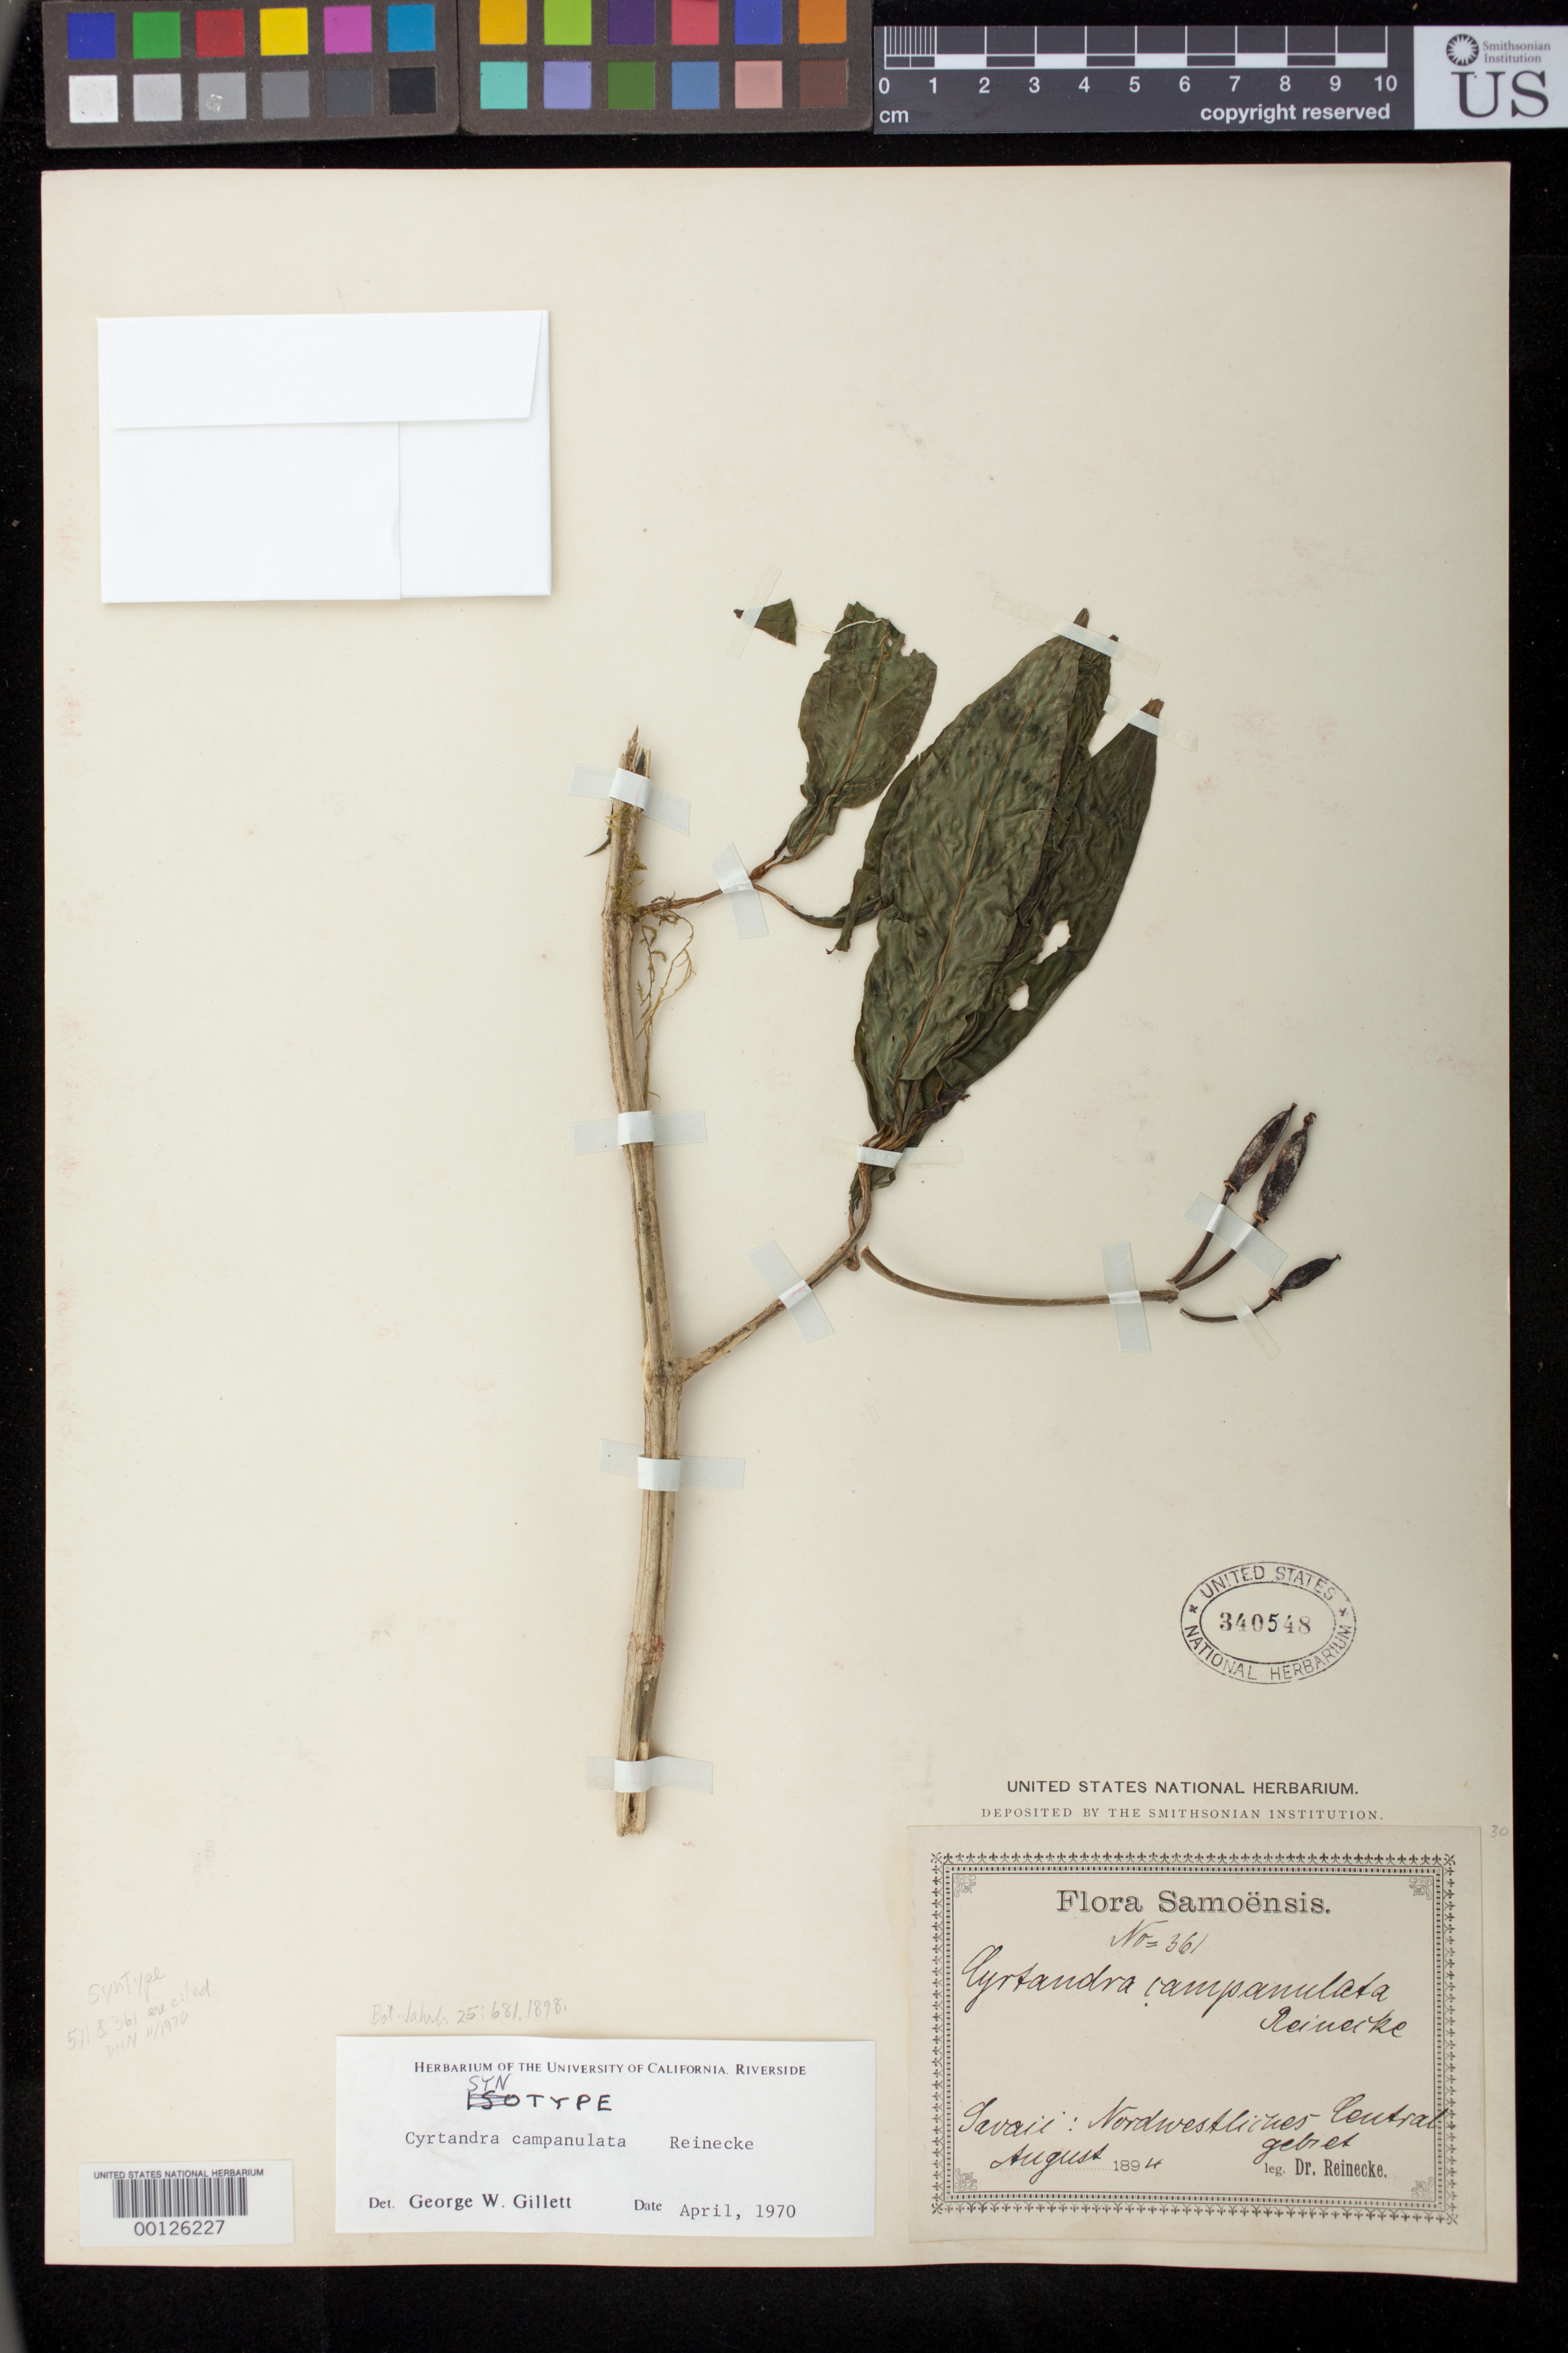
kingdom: Plantae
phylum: Tracheophyta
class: Magnoliopsida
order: Lamiales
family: Gesneriaceae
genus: Cyrtandra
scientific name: Cyrtandra campanulata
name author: Reinecke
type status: Syntype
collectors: F. Reinecke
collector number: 361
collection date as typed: Aug 1894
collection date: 1894-08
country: Samoa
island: Savai'i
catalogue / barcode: US 340548